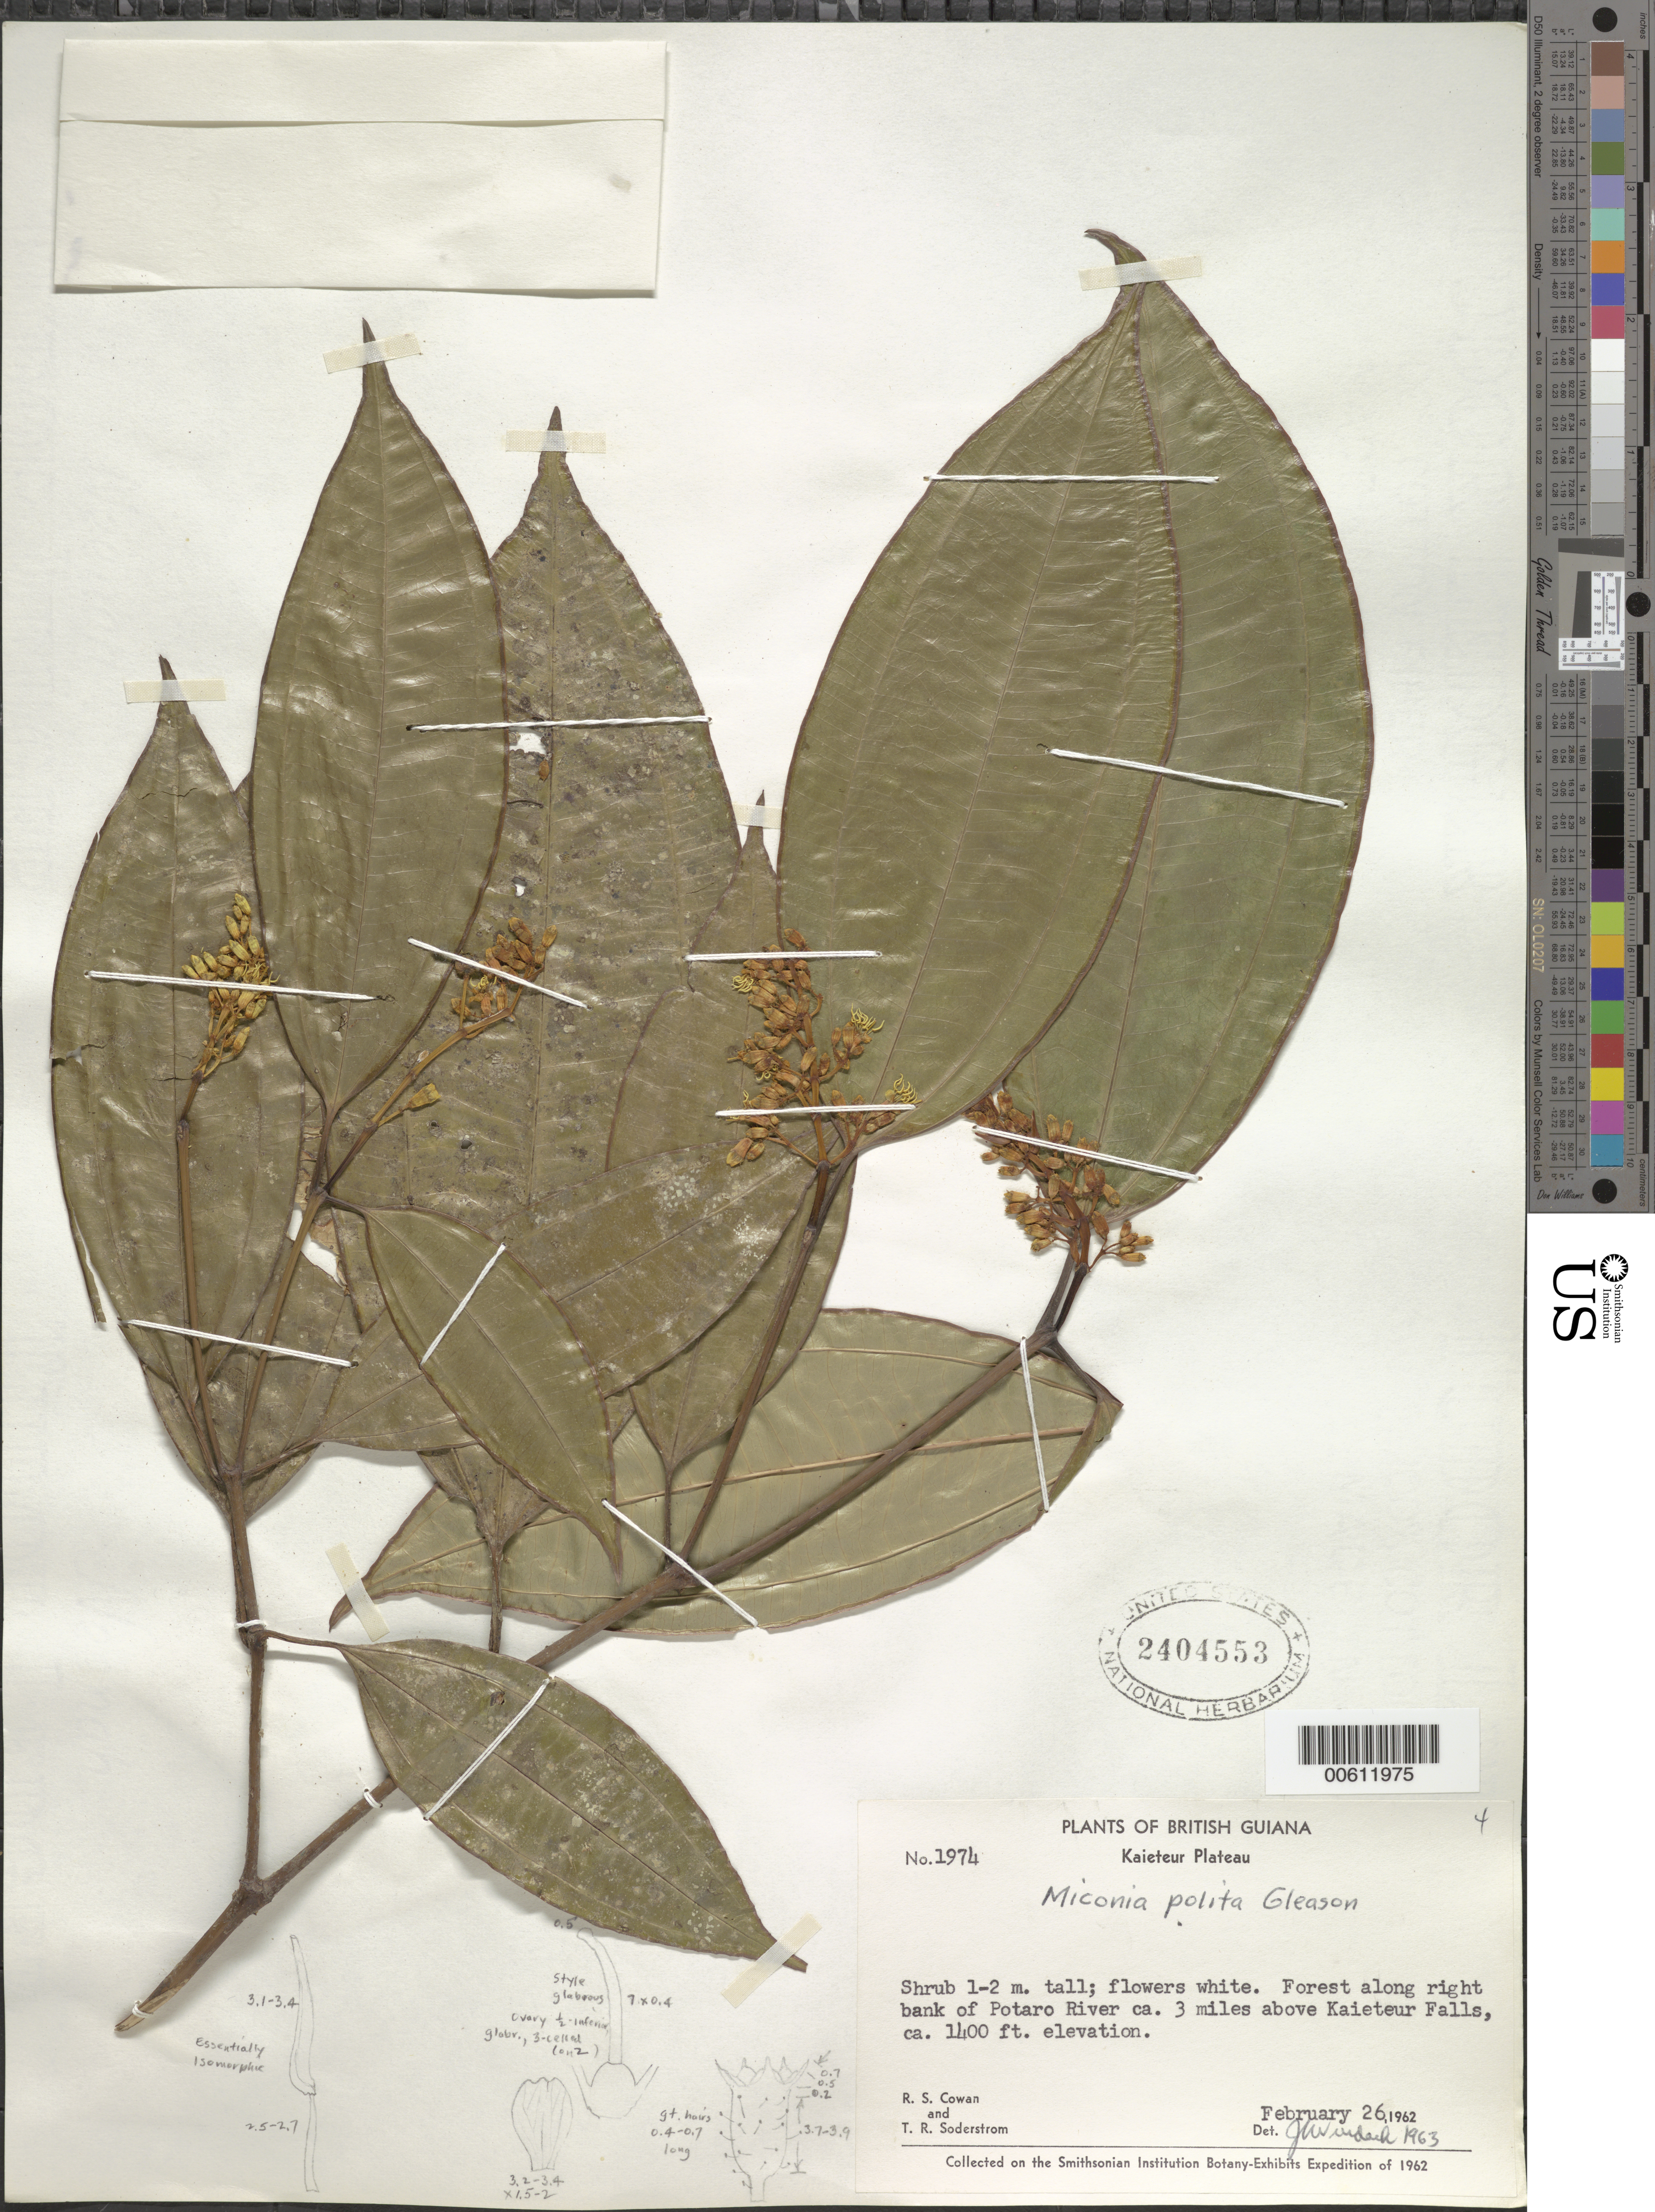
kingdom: Plantae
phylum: Tracheophyta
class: Magnoliopsida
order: Myrtales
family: Melastomataceae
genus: Miconia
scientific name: Miconia polita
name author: Gleason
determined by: Wurdack, John J., (US), US (UNITED STATES)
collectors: R. S. Cowan & T. R. Soderstrom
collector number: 1974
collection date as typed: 26-Feb-62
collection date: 1962-02-26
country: Guyana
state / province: Potaro-Siparuni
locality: Kaieteur Plateau, Potaro R., right bank, 3 mi. above Kaieteur Falls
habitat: Forest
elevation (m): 427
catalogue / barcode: US 2404553